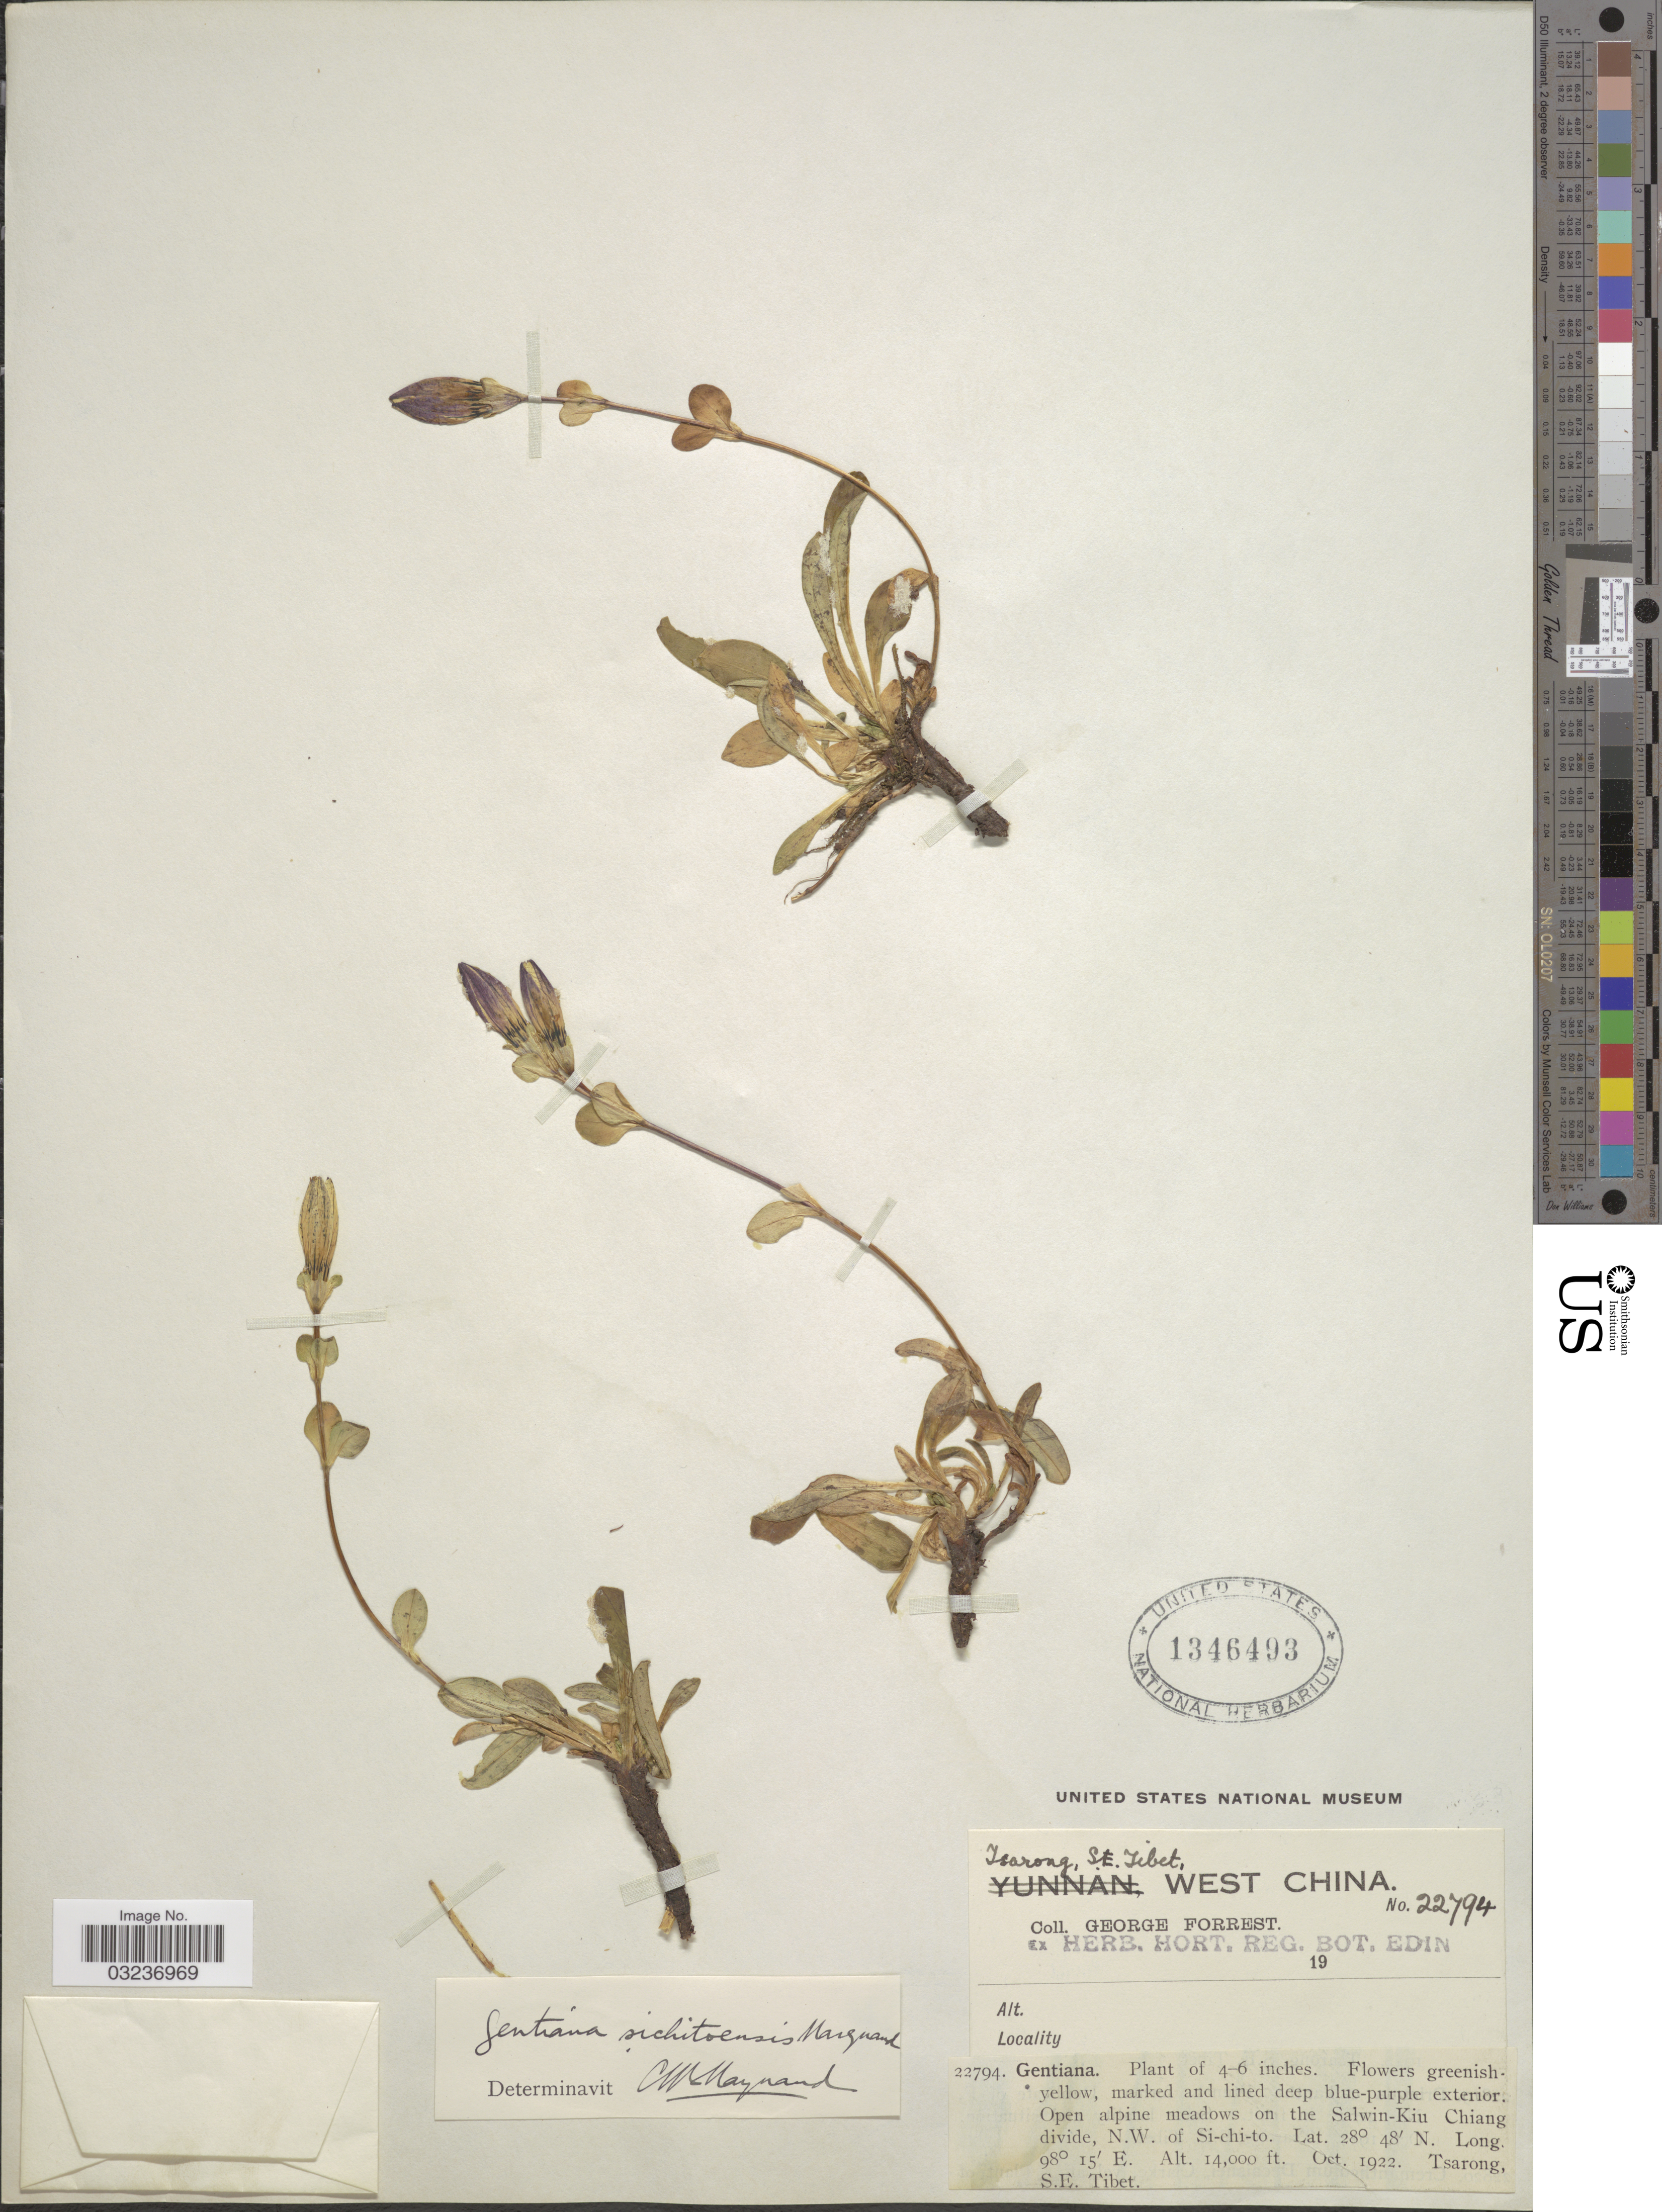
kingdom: Plantae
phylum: Tracheophyta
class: Magnoliopsida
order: Gentianales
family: Gentianaceae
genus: Gentiana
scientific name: Gentiana sichitoensis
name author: C. Marquand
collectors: G. Forrest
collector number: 22794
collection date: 1922-10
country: China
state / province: Xizang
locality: Tsarong, S.E. Tibet, Open alpine meadows on the Salwin-Kiu Chiang divide, N.W. of Si-chi-to.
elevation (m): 4267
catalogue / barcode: US 1346493